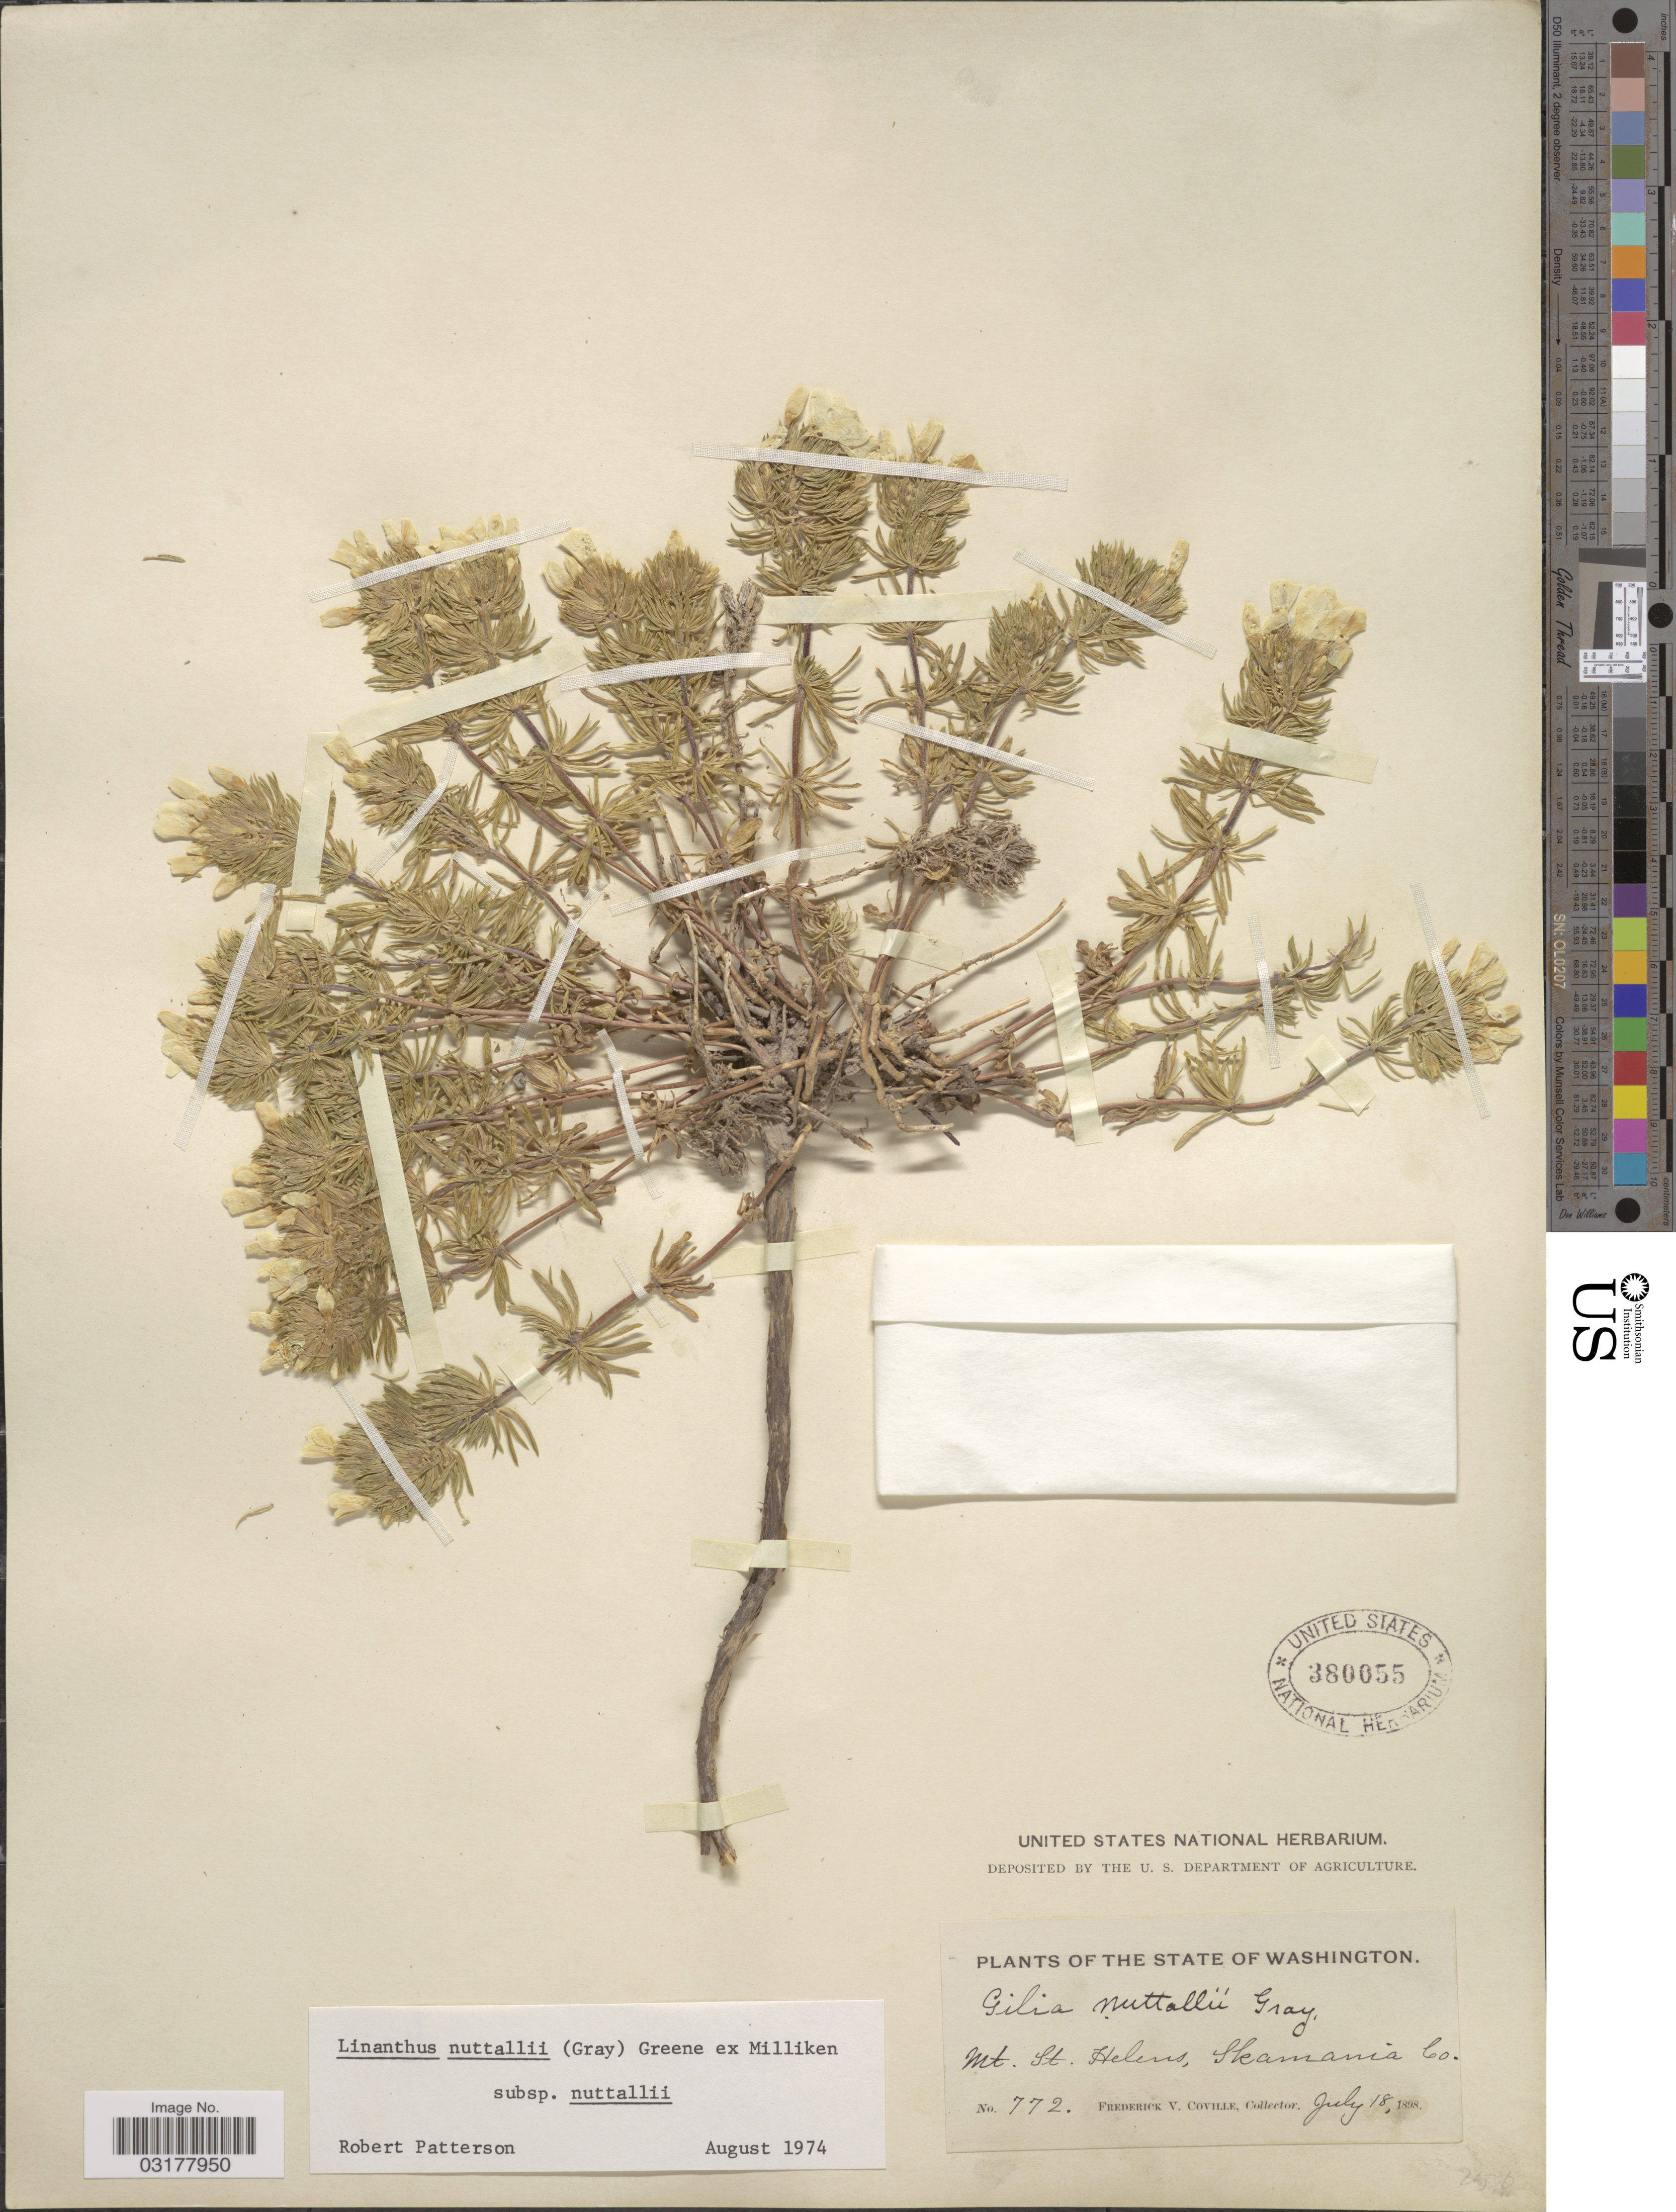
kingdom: Plantae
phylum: Tracheophyta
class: Magnoliopsida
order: Ericales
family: Polemoniaceae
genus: Leptosiphon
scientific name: Leptosiphon nuttallii subsp. nuttallii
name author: (A. Gray) J.M. Porter & L.A. Johnson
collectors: F. V. Coville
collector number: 772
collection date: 1898-07-18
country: United States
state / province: Washington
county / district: Skamania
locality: Mt. St. Helens, Skamania Co.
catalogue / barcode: US 380055